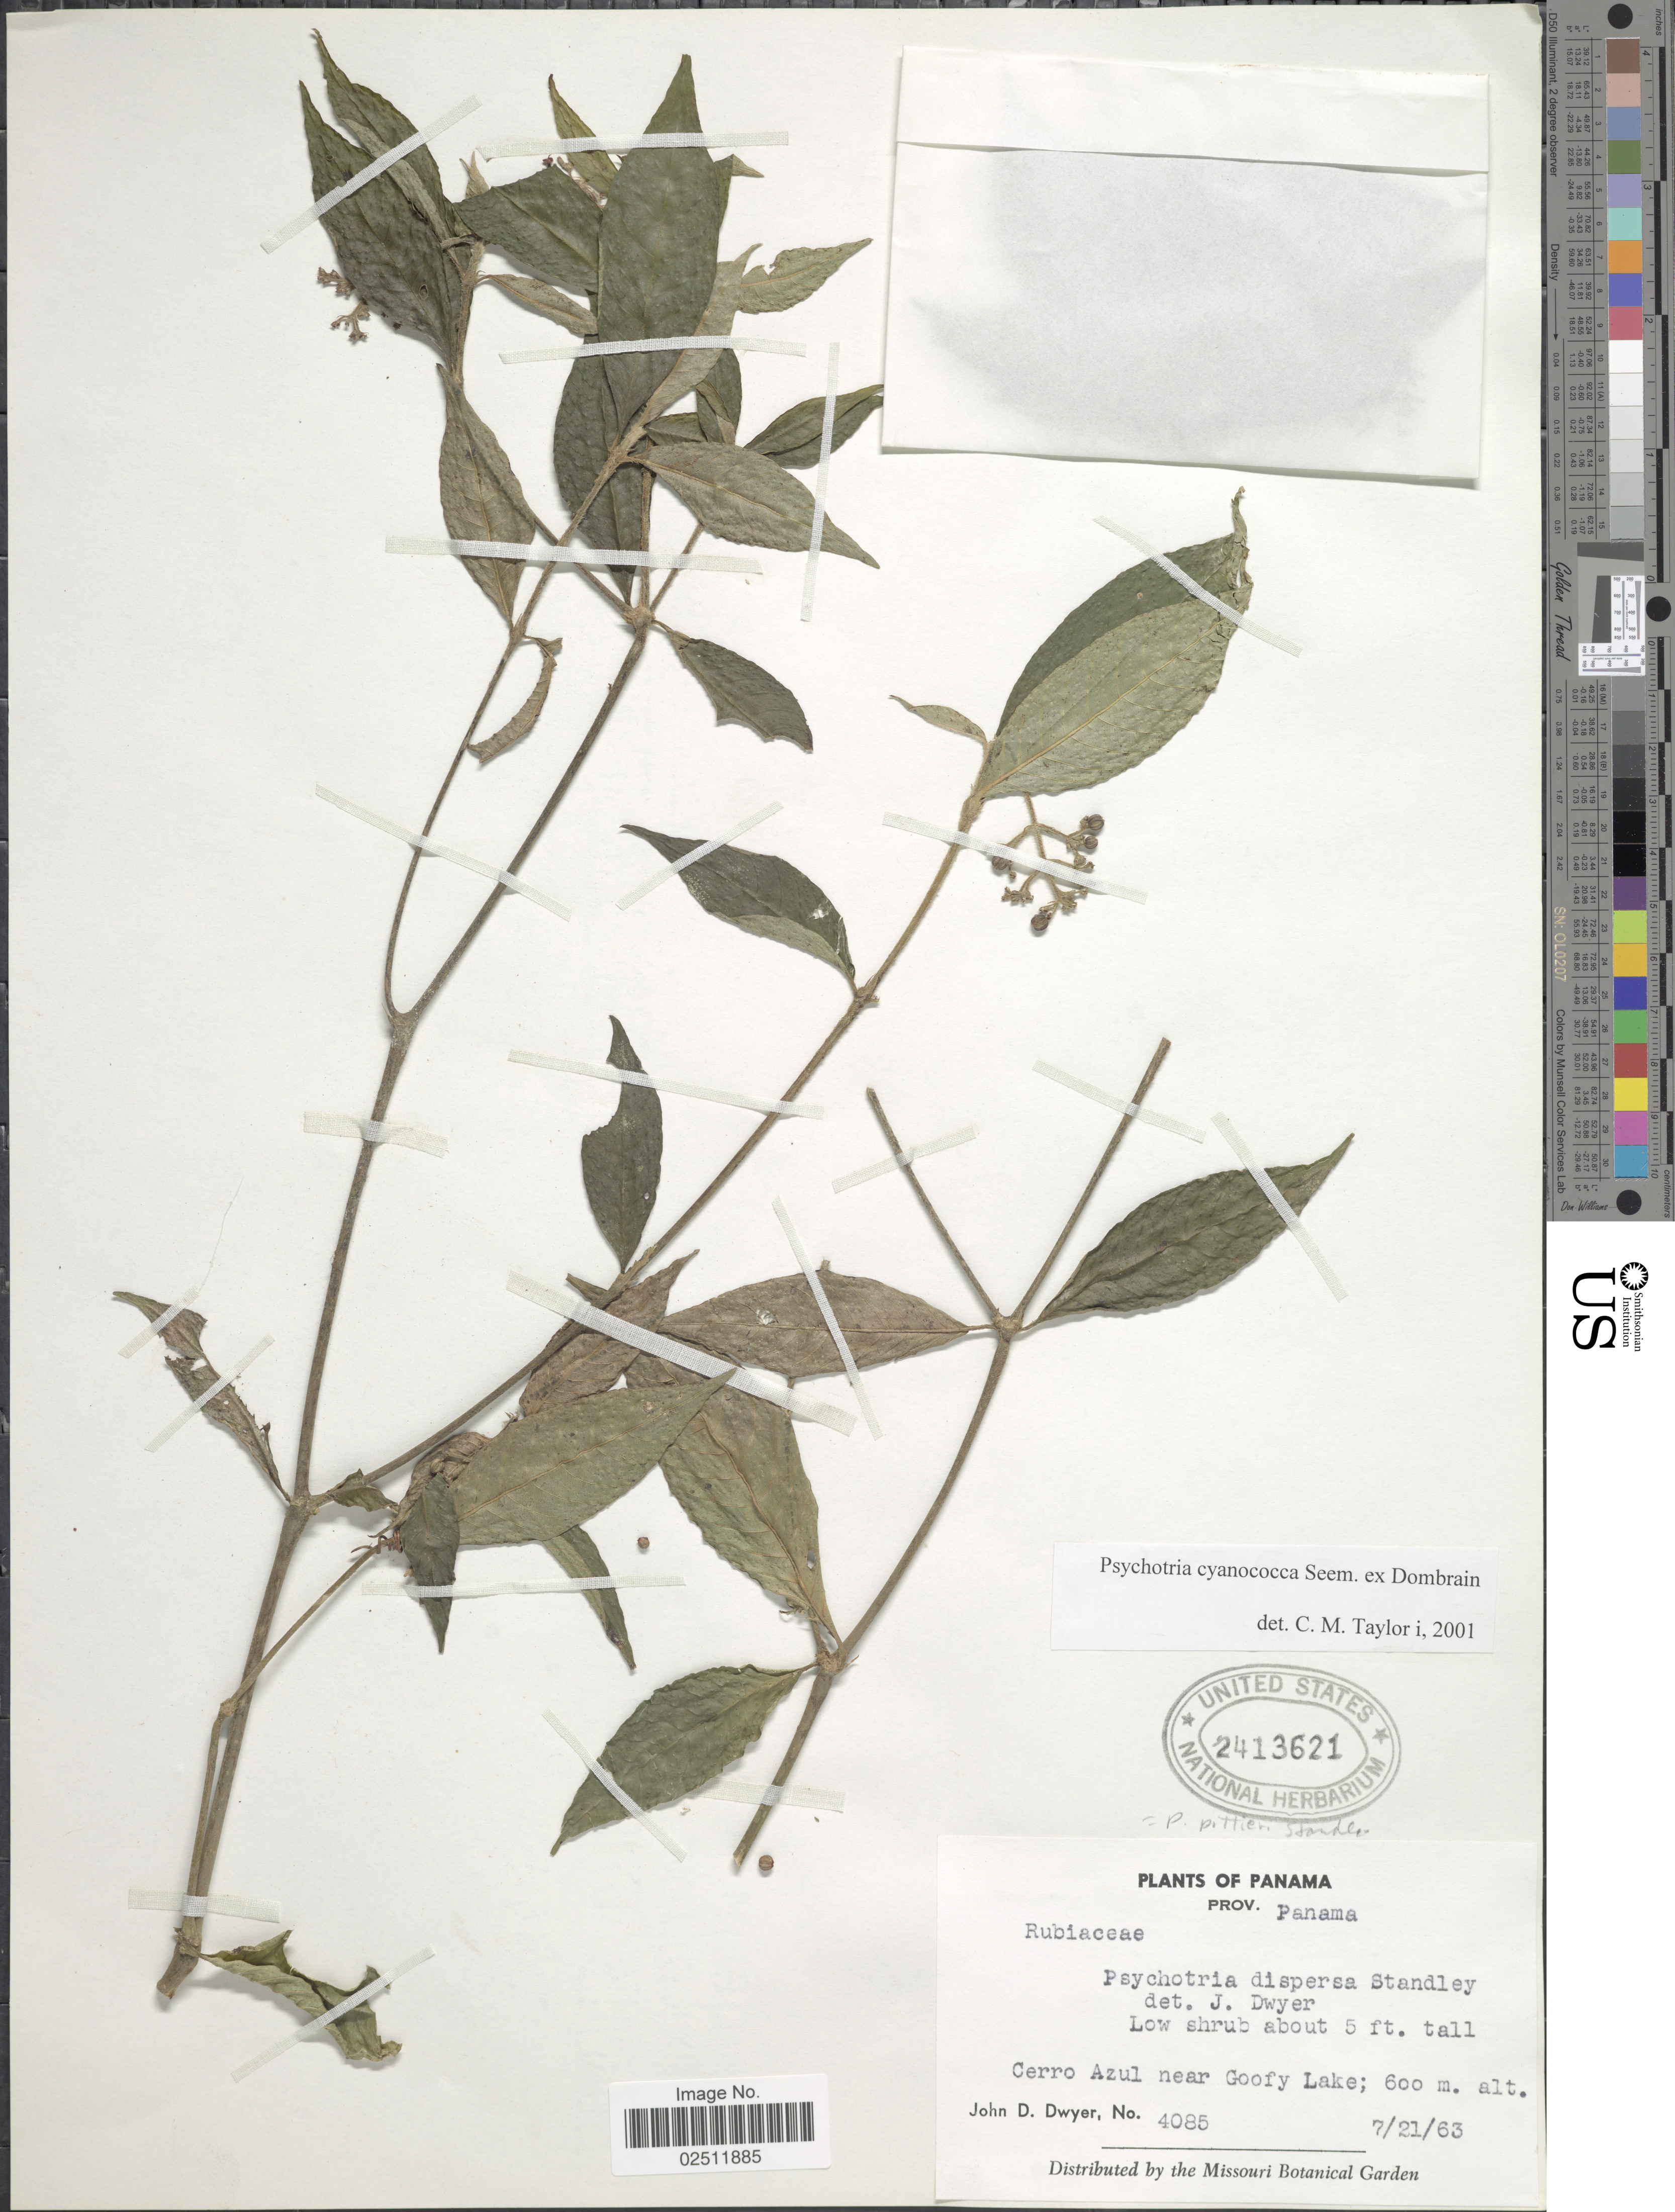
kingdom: Plantae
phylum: Tracheophyta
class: Magnoliopsida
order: Gentianales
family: Rubiaceae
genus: Psychotria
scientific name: Psychotria cyanococca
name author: Seem. ex Dombrain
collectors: J. D. Dwyer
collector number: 4085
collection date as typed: Transcribed d/m/y: 21/7/63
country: Panama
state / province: Panamá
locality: Cerro Azul near Goofy Lake.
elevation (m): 600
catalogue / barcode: US 2413621